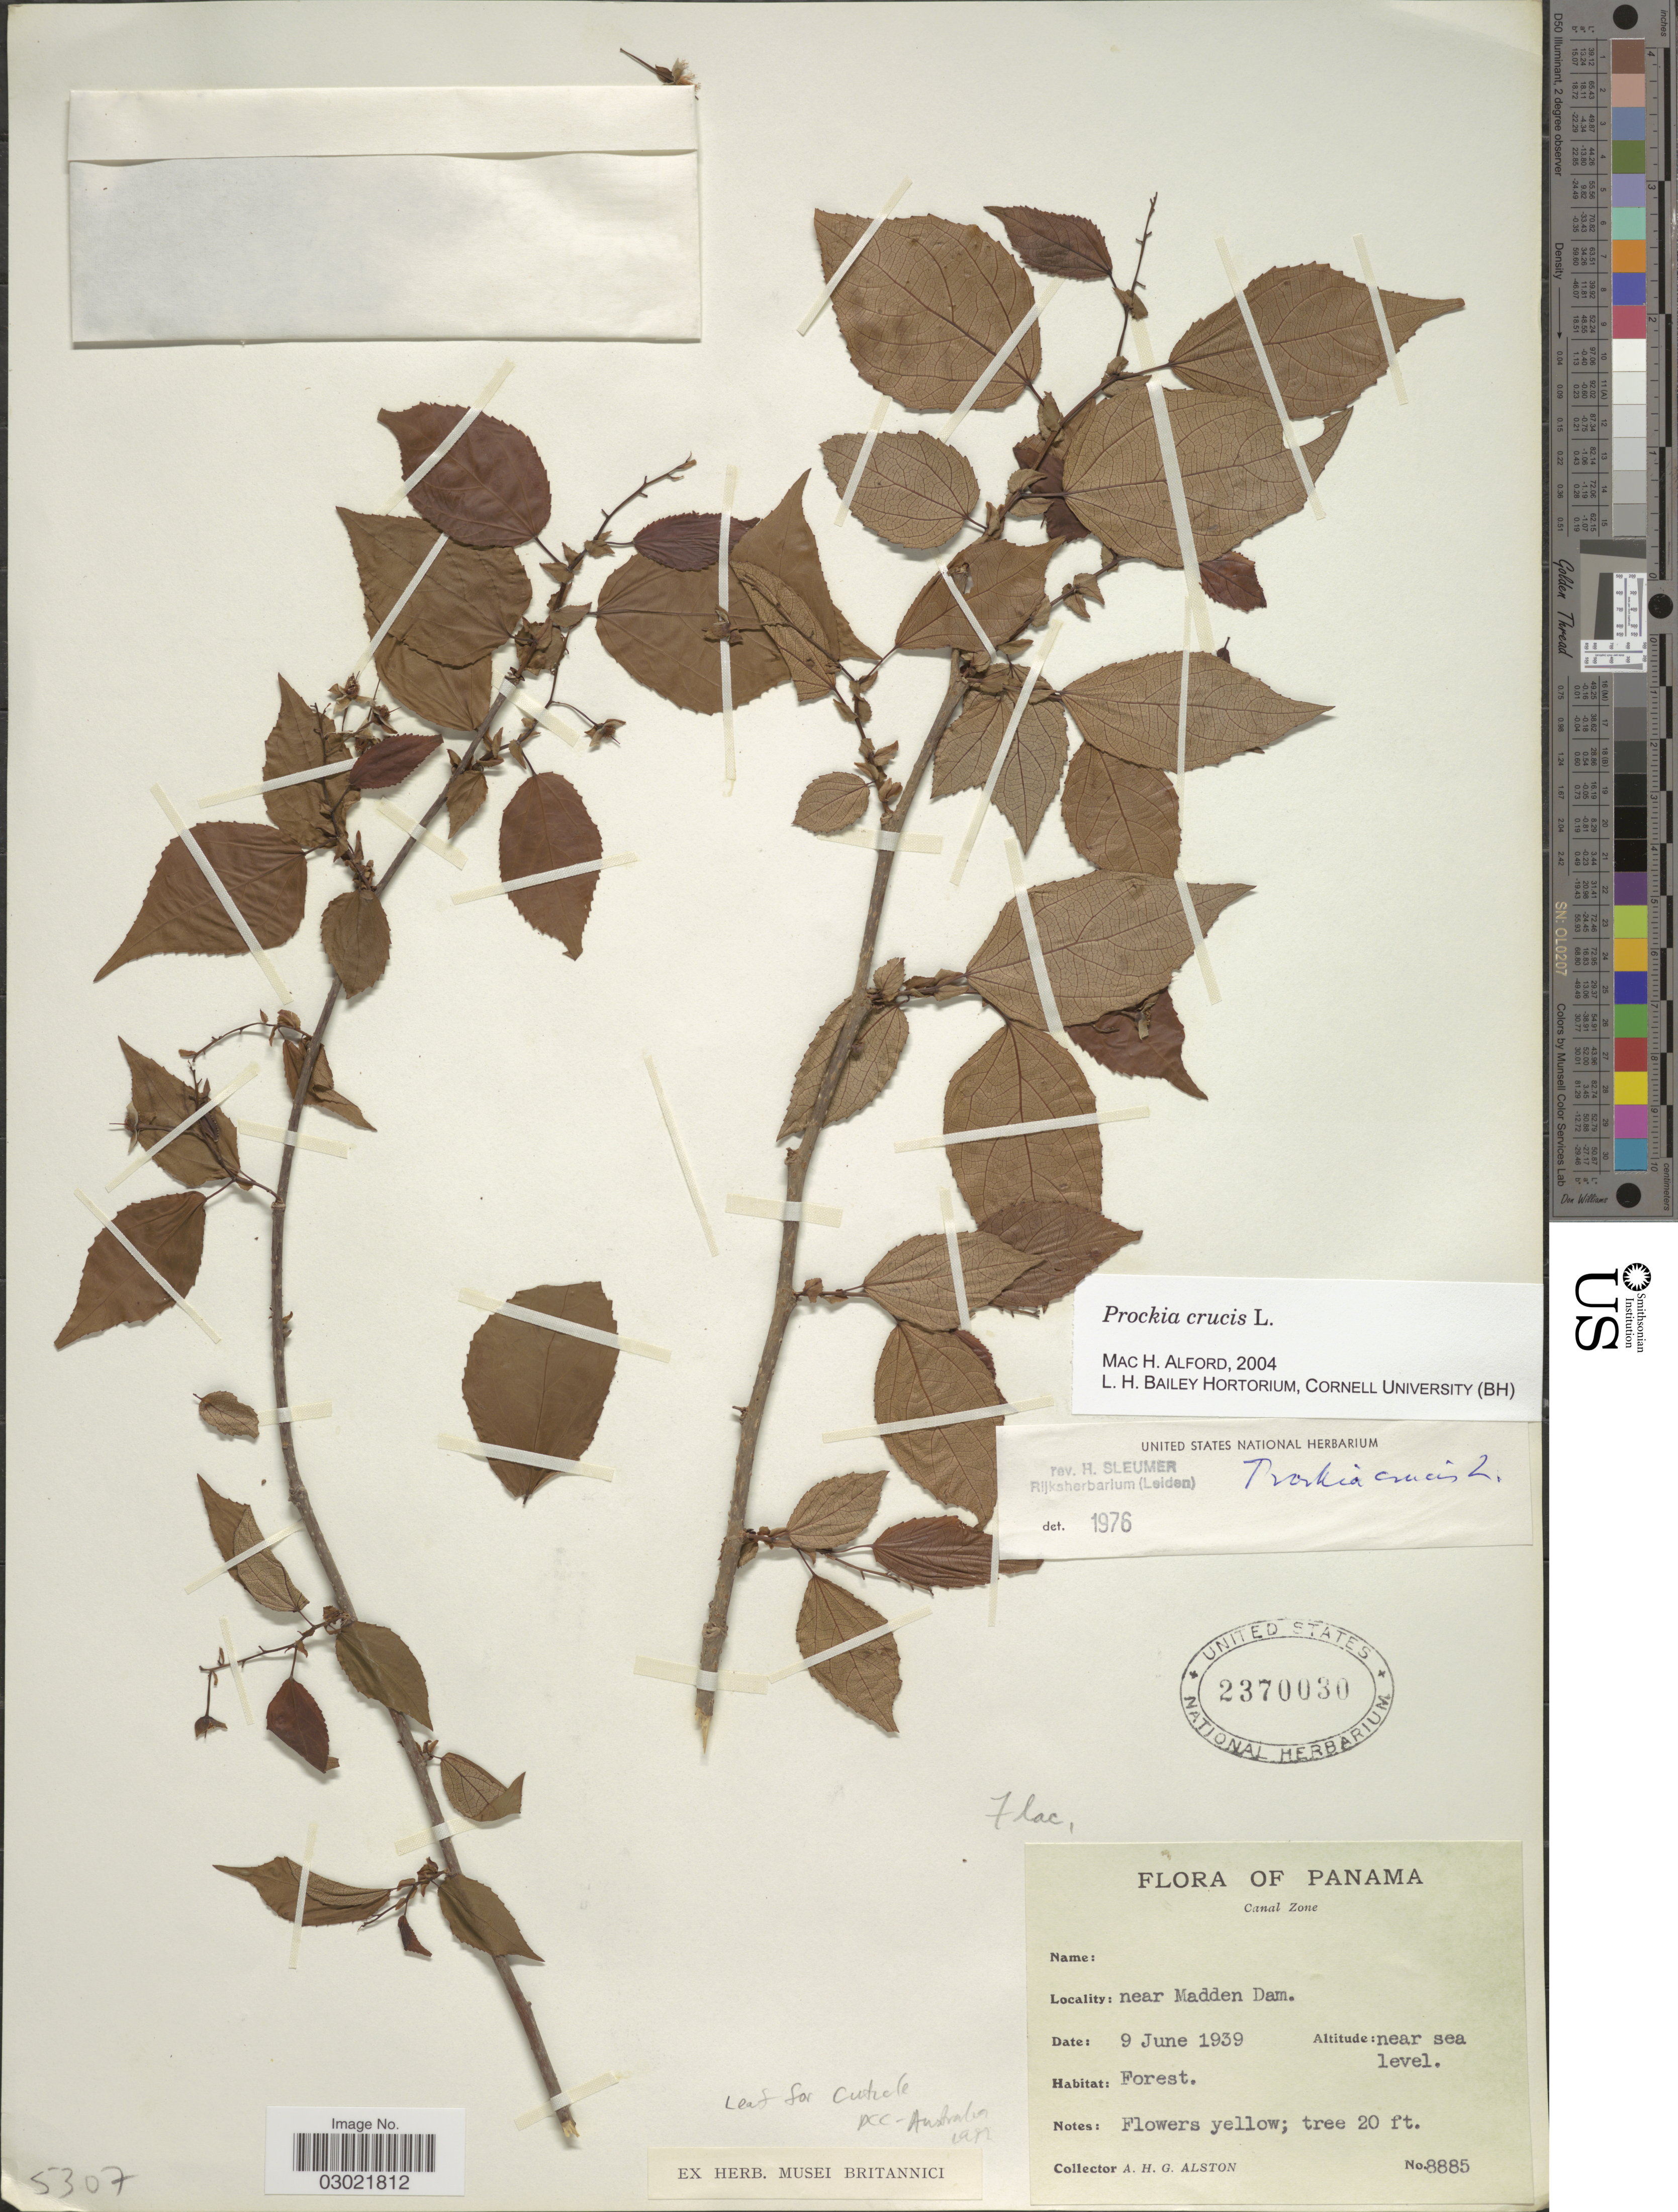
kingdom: Plantae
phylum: Tracheophyta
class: Magnoliopsida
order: Malpighiales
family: Salicaceae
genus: Prockia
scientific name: Prockia crucis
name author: P. Browne ex L.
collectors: A. H. Alston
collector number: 885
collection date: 1939-06-09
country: Panama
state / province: Colón / Panamá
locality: Canal Zone, near Madden Dam.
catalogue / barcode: US 2370030